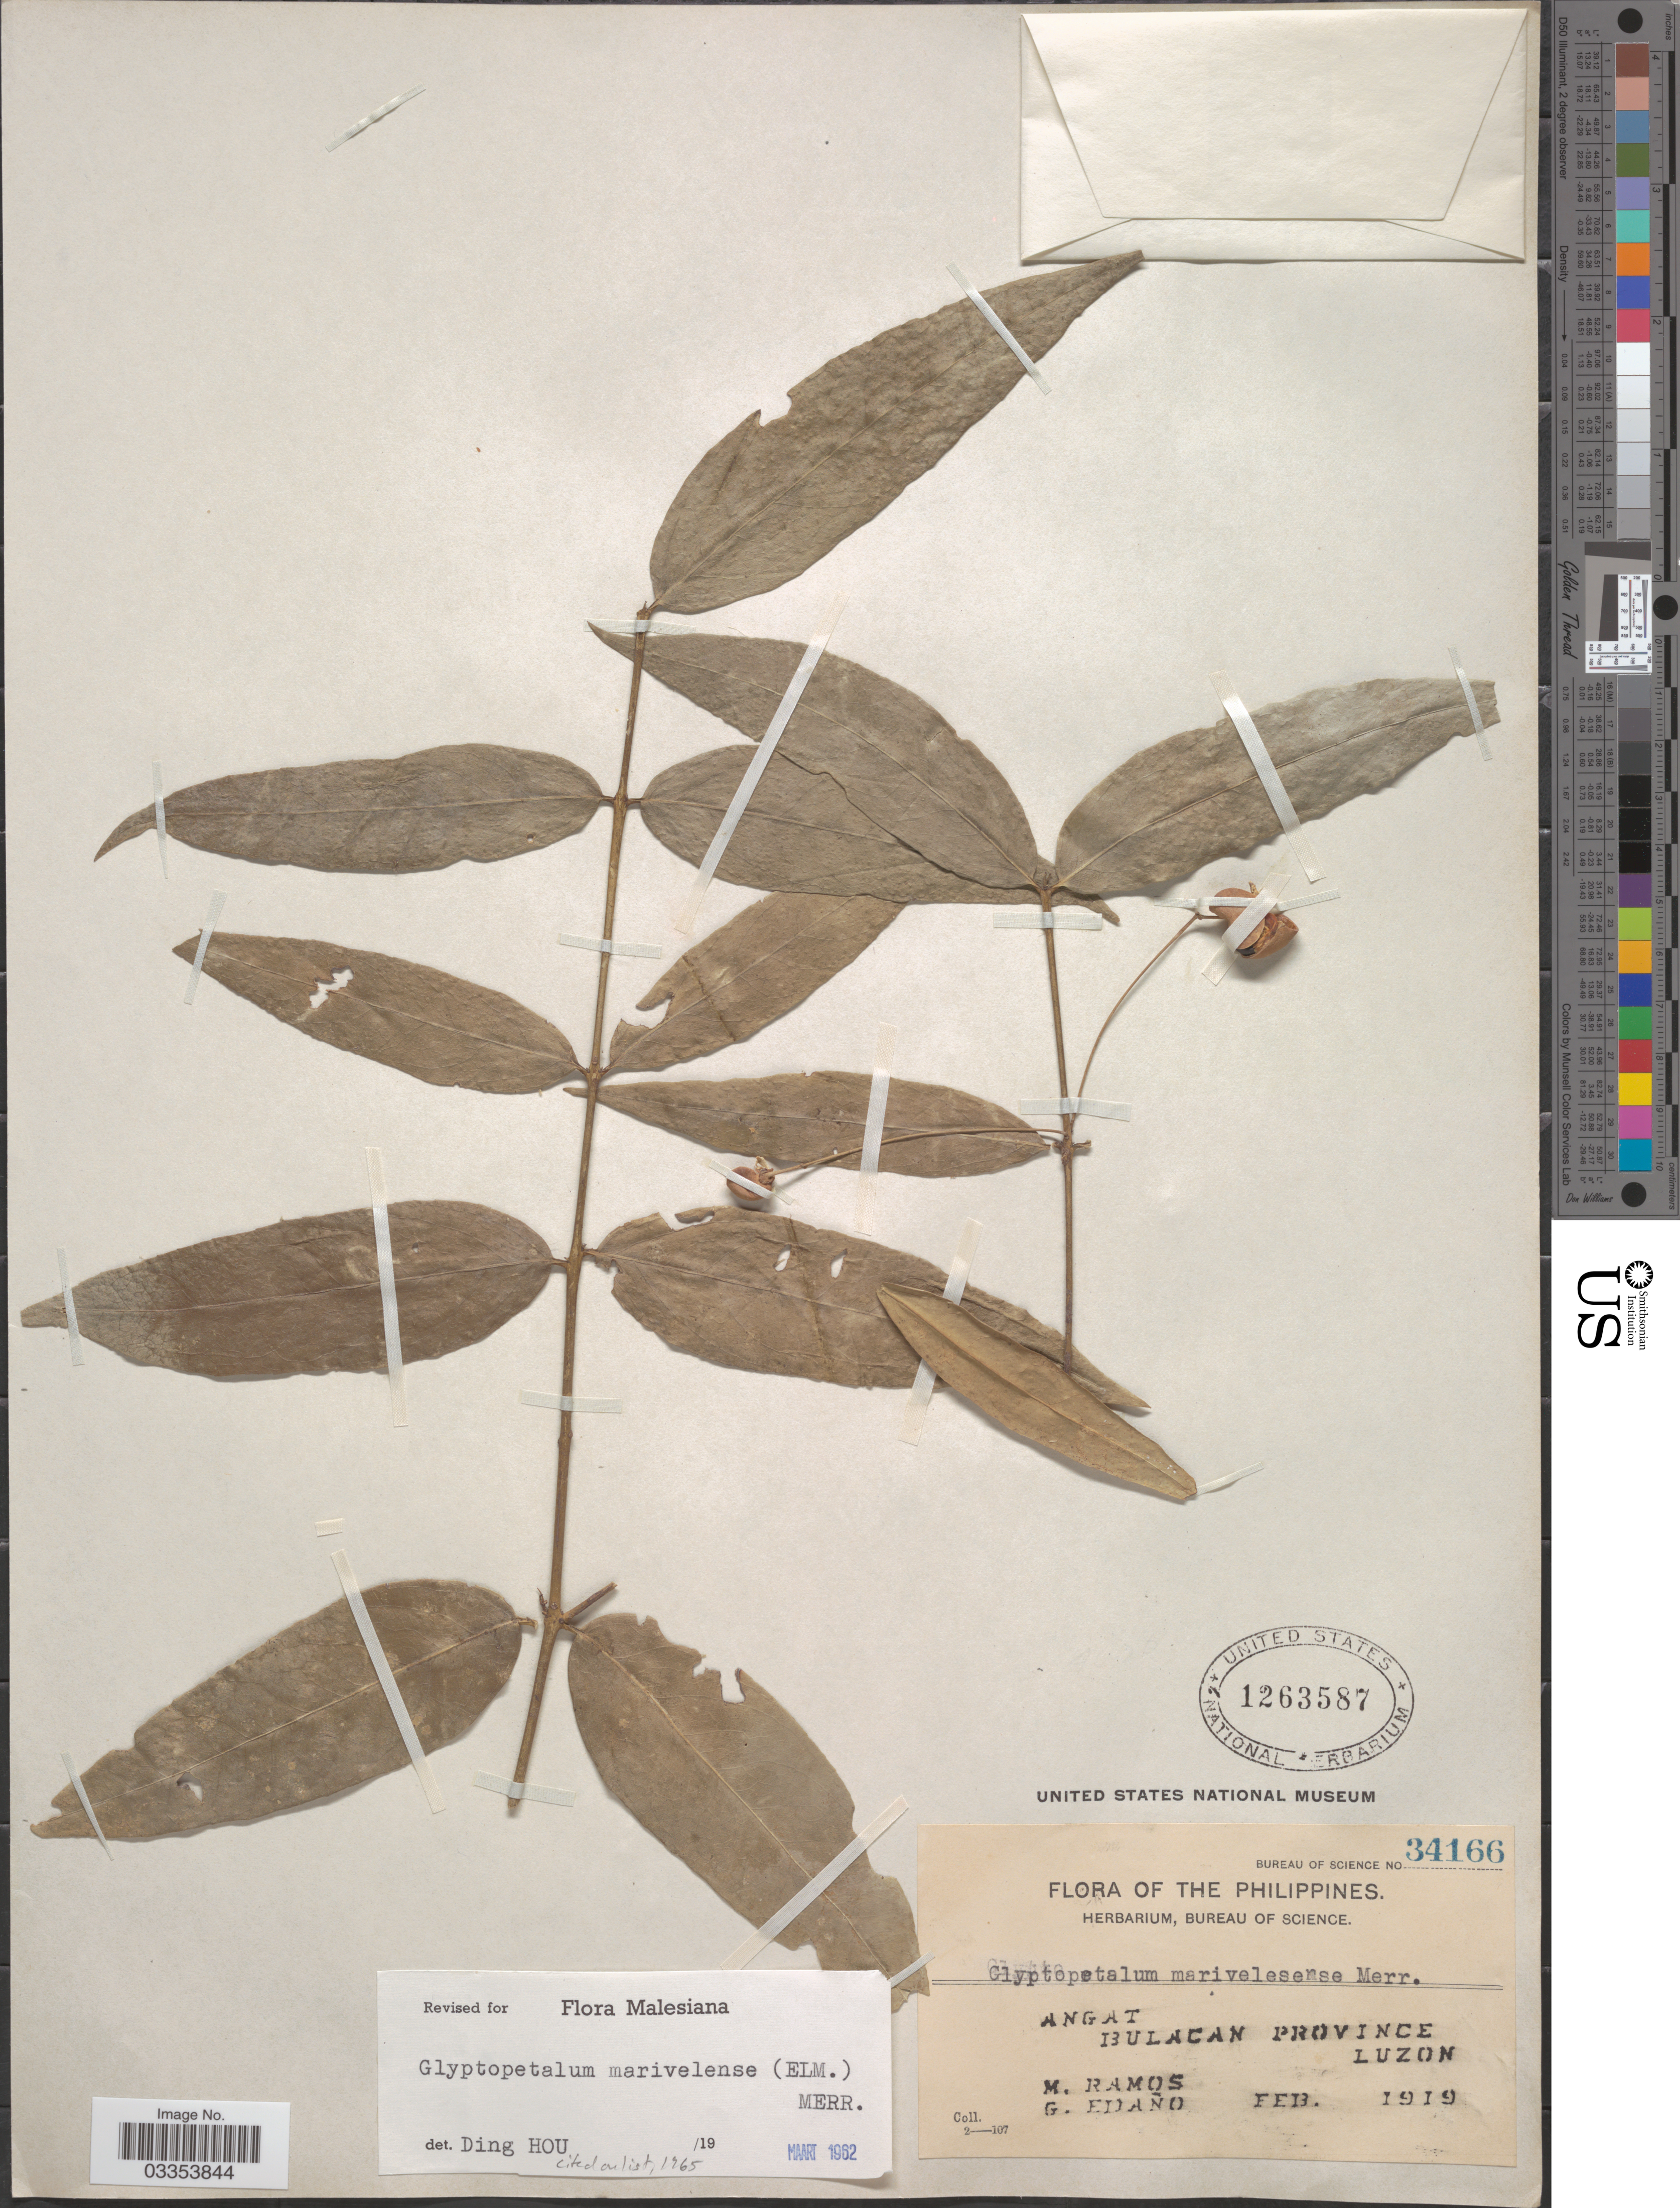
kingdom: Plantae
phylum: Tracheophyta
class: Magnoliopsida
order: Celastrales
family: Celastraceae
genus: Glyptopetalum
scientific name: Glyptopetalum marivelense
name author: Merr.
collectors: M. Ramos & G. Edaño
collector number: Bureau of Science 34166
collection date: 1919-02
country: Philippines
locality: Angat. Bulacan Province. Luzon.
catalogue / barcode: US 1263587